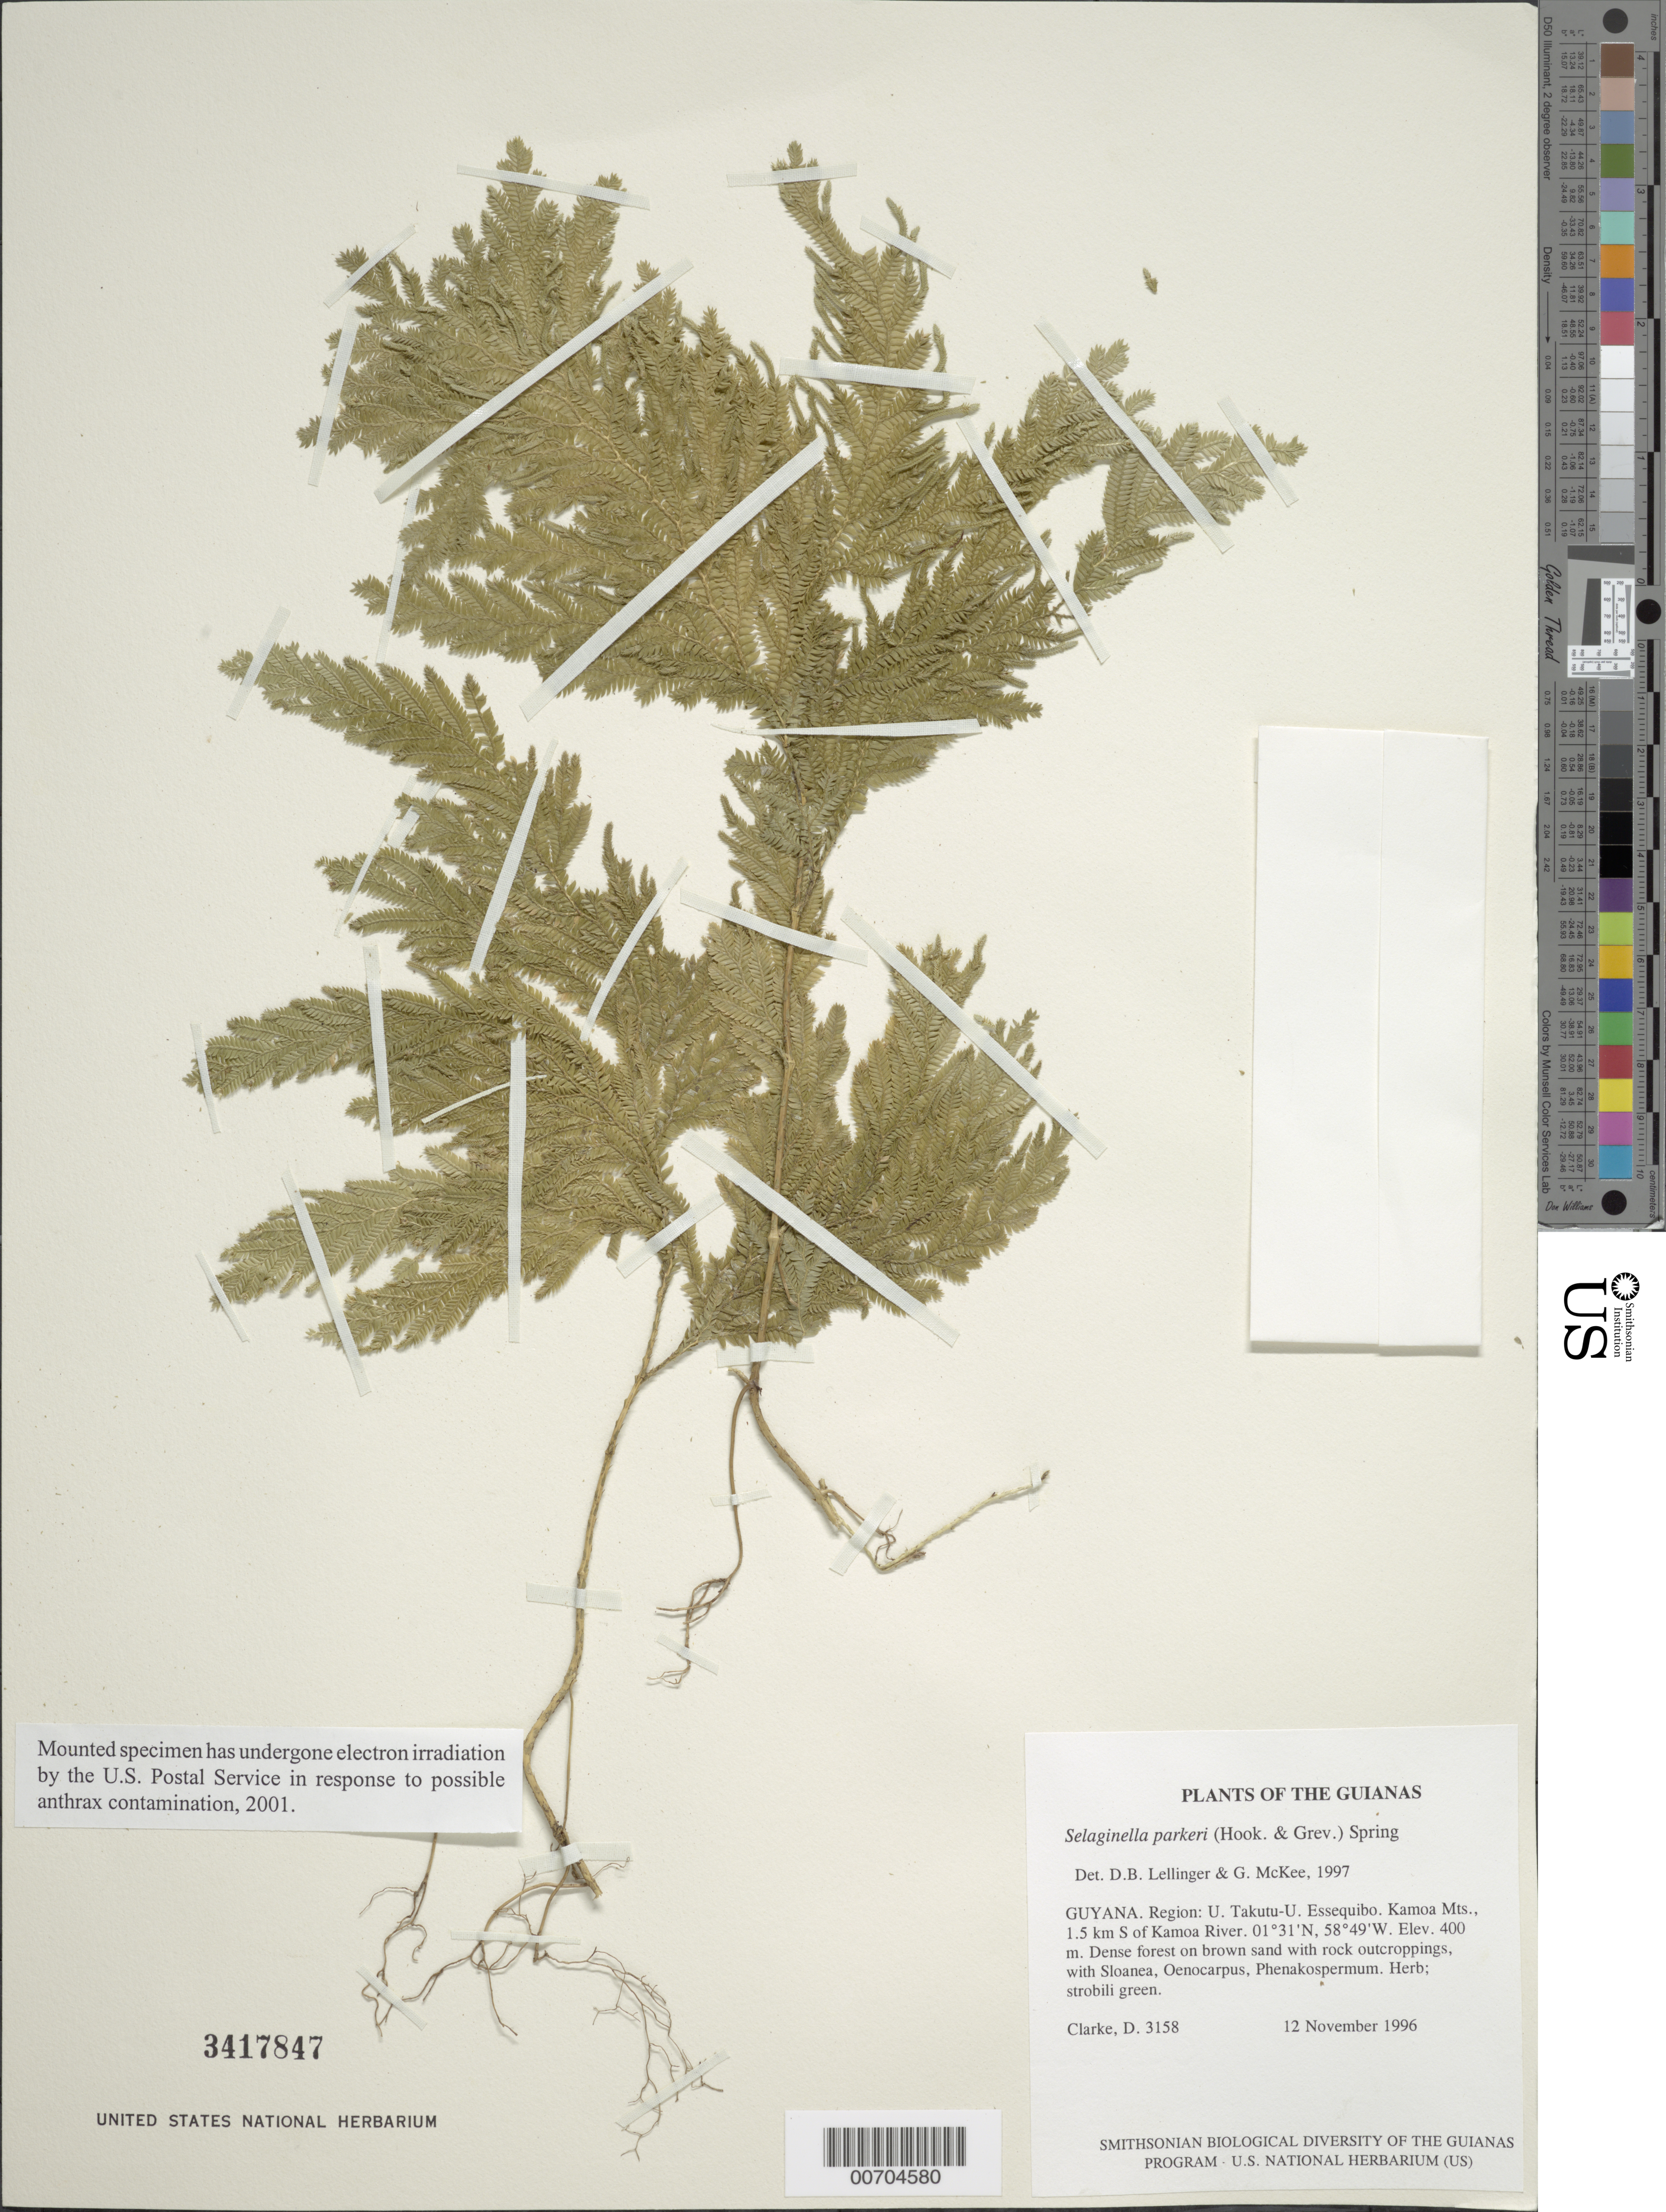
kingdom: Plantae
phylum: Tracheophyta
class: Lycopodiopsida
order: Selaginellales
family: Selaginellaceae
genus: Selaginella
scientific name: Selaginella parkeri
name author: (Hook. & Grev.) Spring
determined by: Lellinger, D. B.; McKee, G. S.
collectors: H. D. Clarke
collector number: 3158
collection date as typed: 12 November 1996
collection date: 1996-11-12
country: Guyana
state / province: U. Takutu-U. Essequibo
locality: Kamoa Mts., 1.5 km S of Kamoa River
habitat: Dense forest on brown sand with rock outcroppings, with Sloanea, Oenocarpus, Phenakospermum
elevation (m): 400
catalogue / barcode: US 3417847